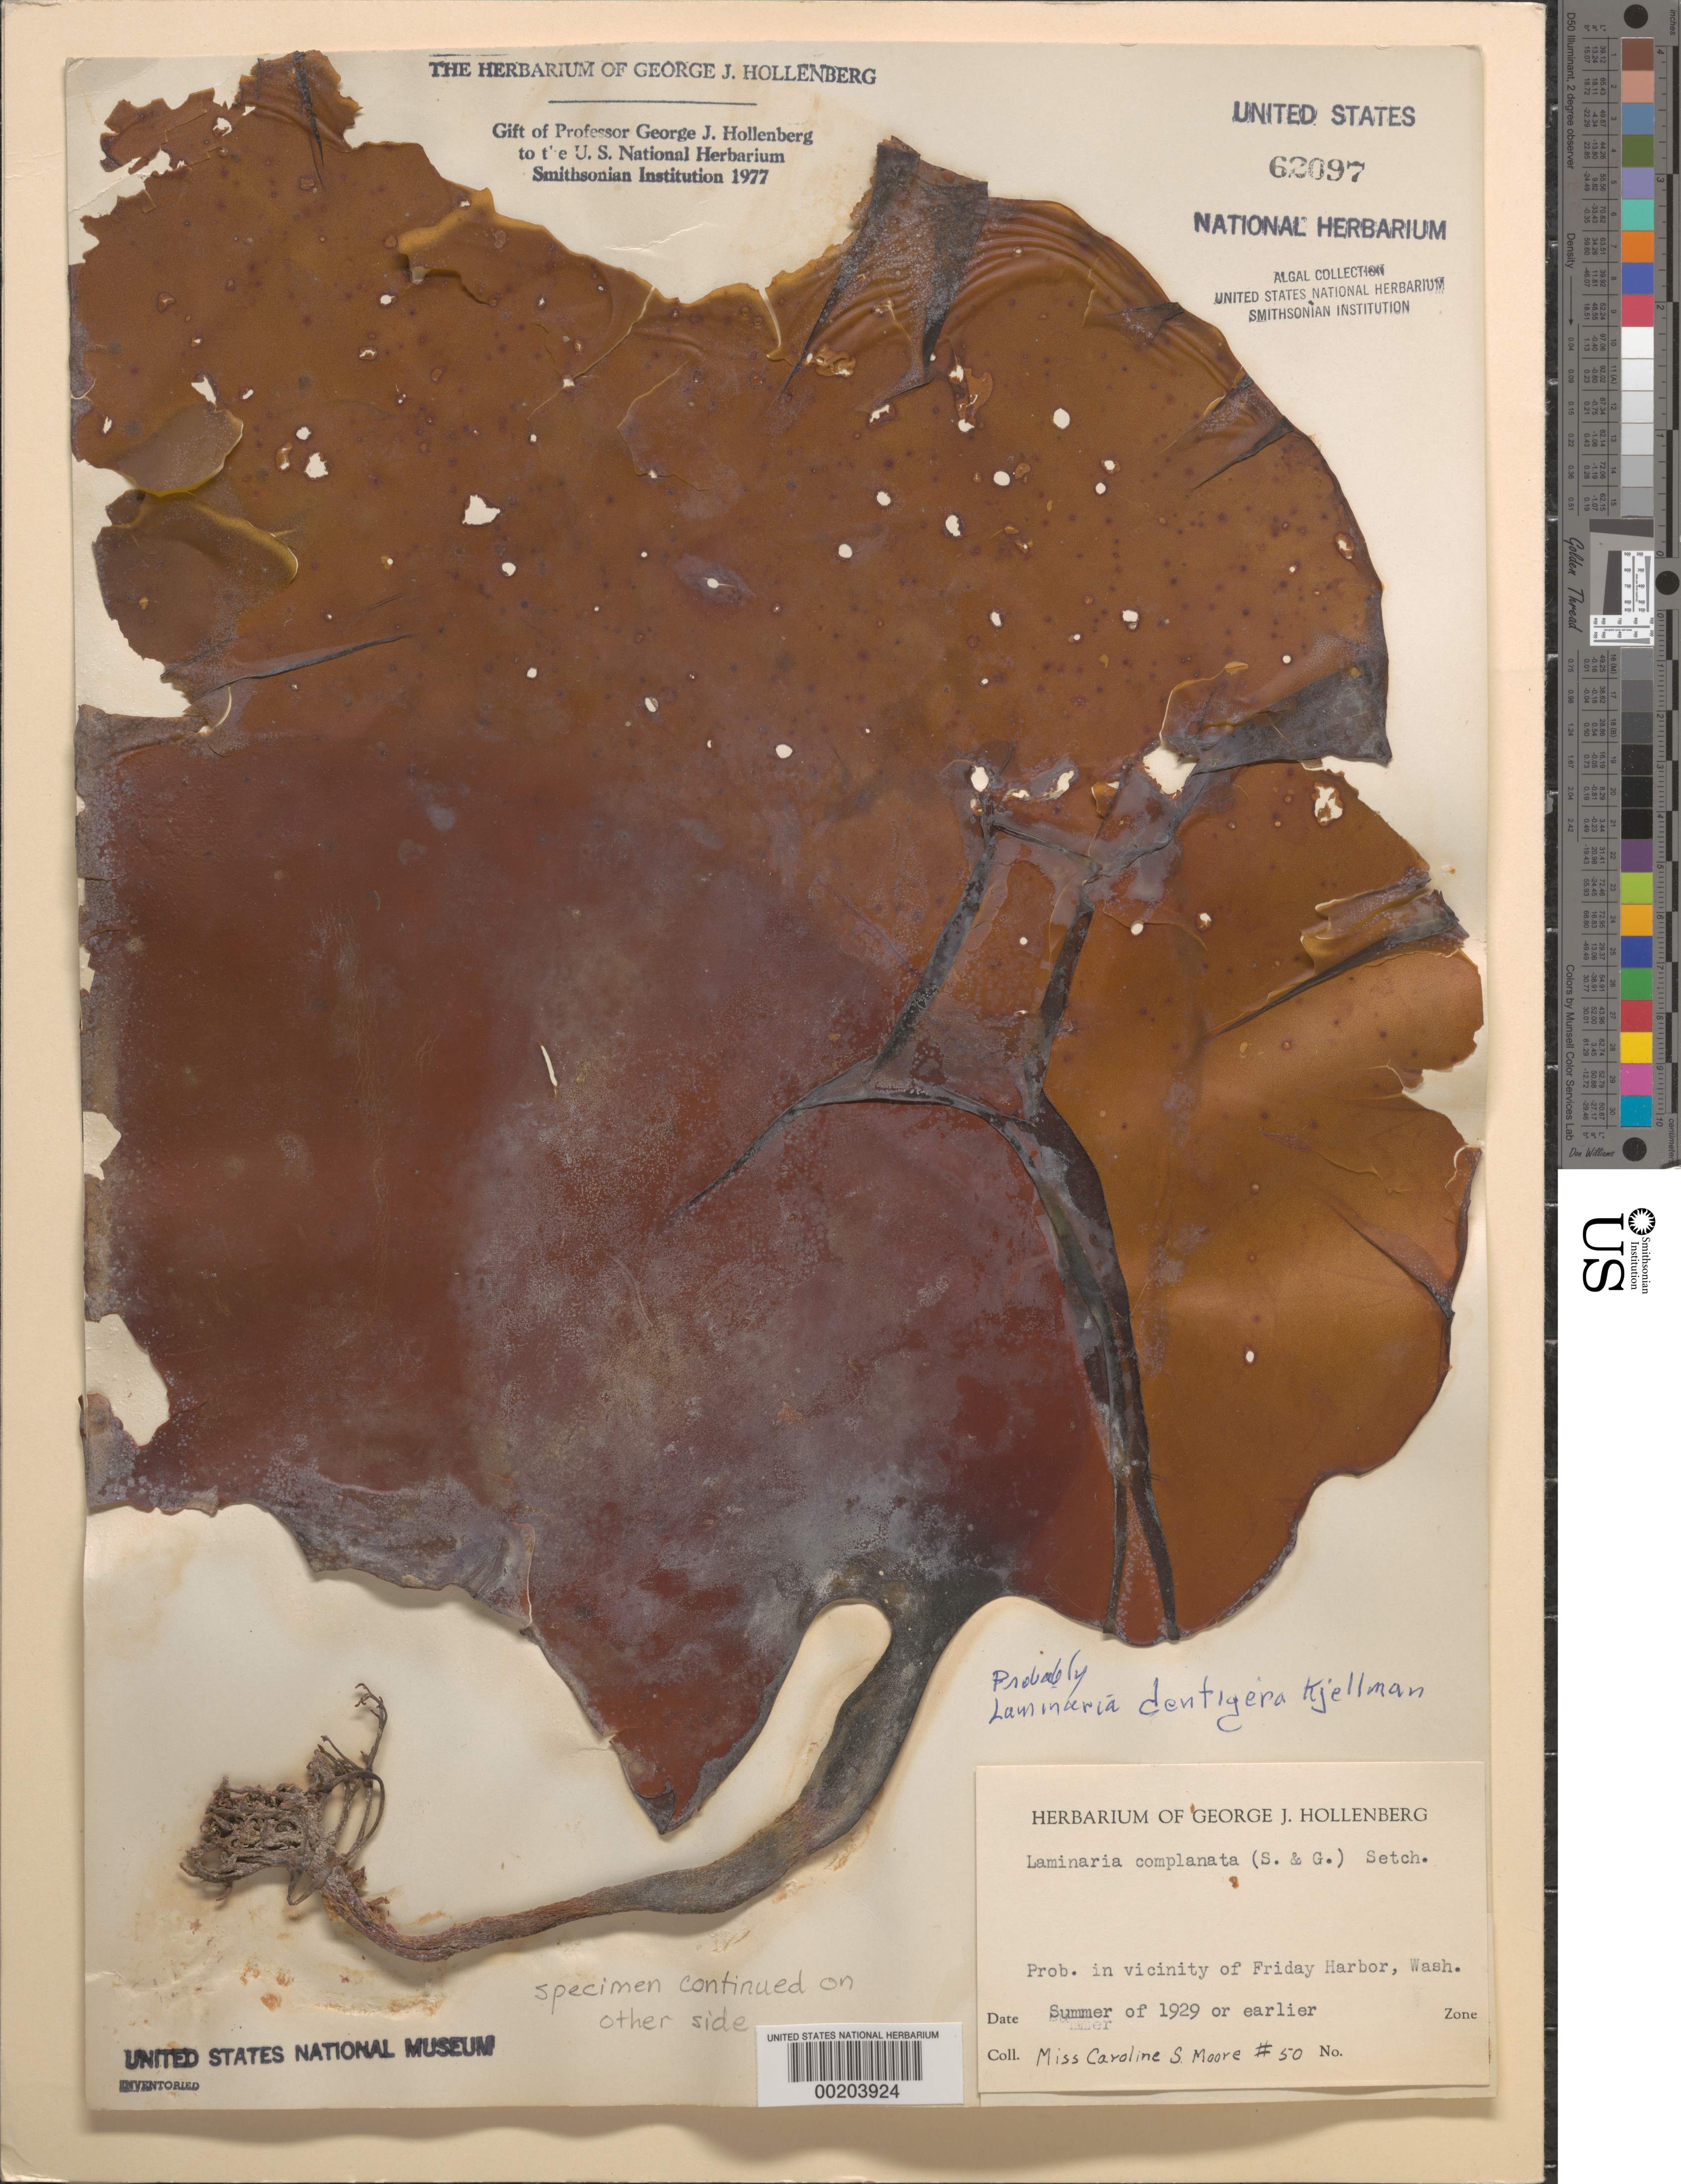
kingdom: Chromista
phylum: Ochrophyta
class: Phaeophyceae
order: Laminariales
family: Laminariaceae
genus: Laminaria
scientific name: Laminaria dentigera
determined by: Hollenberg, George J.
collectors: C. Moore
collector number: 50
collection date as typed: Sum 1929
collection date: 1929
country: United States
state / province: Washington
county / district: San Juan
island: San Juan Island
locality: Probably Friday Harbor area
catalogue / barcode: US 62097